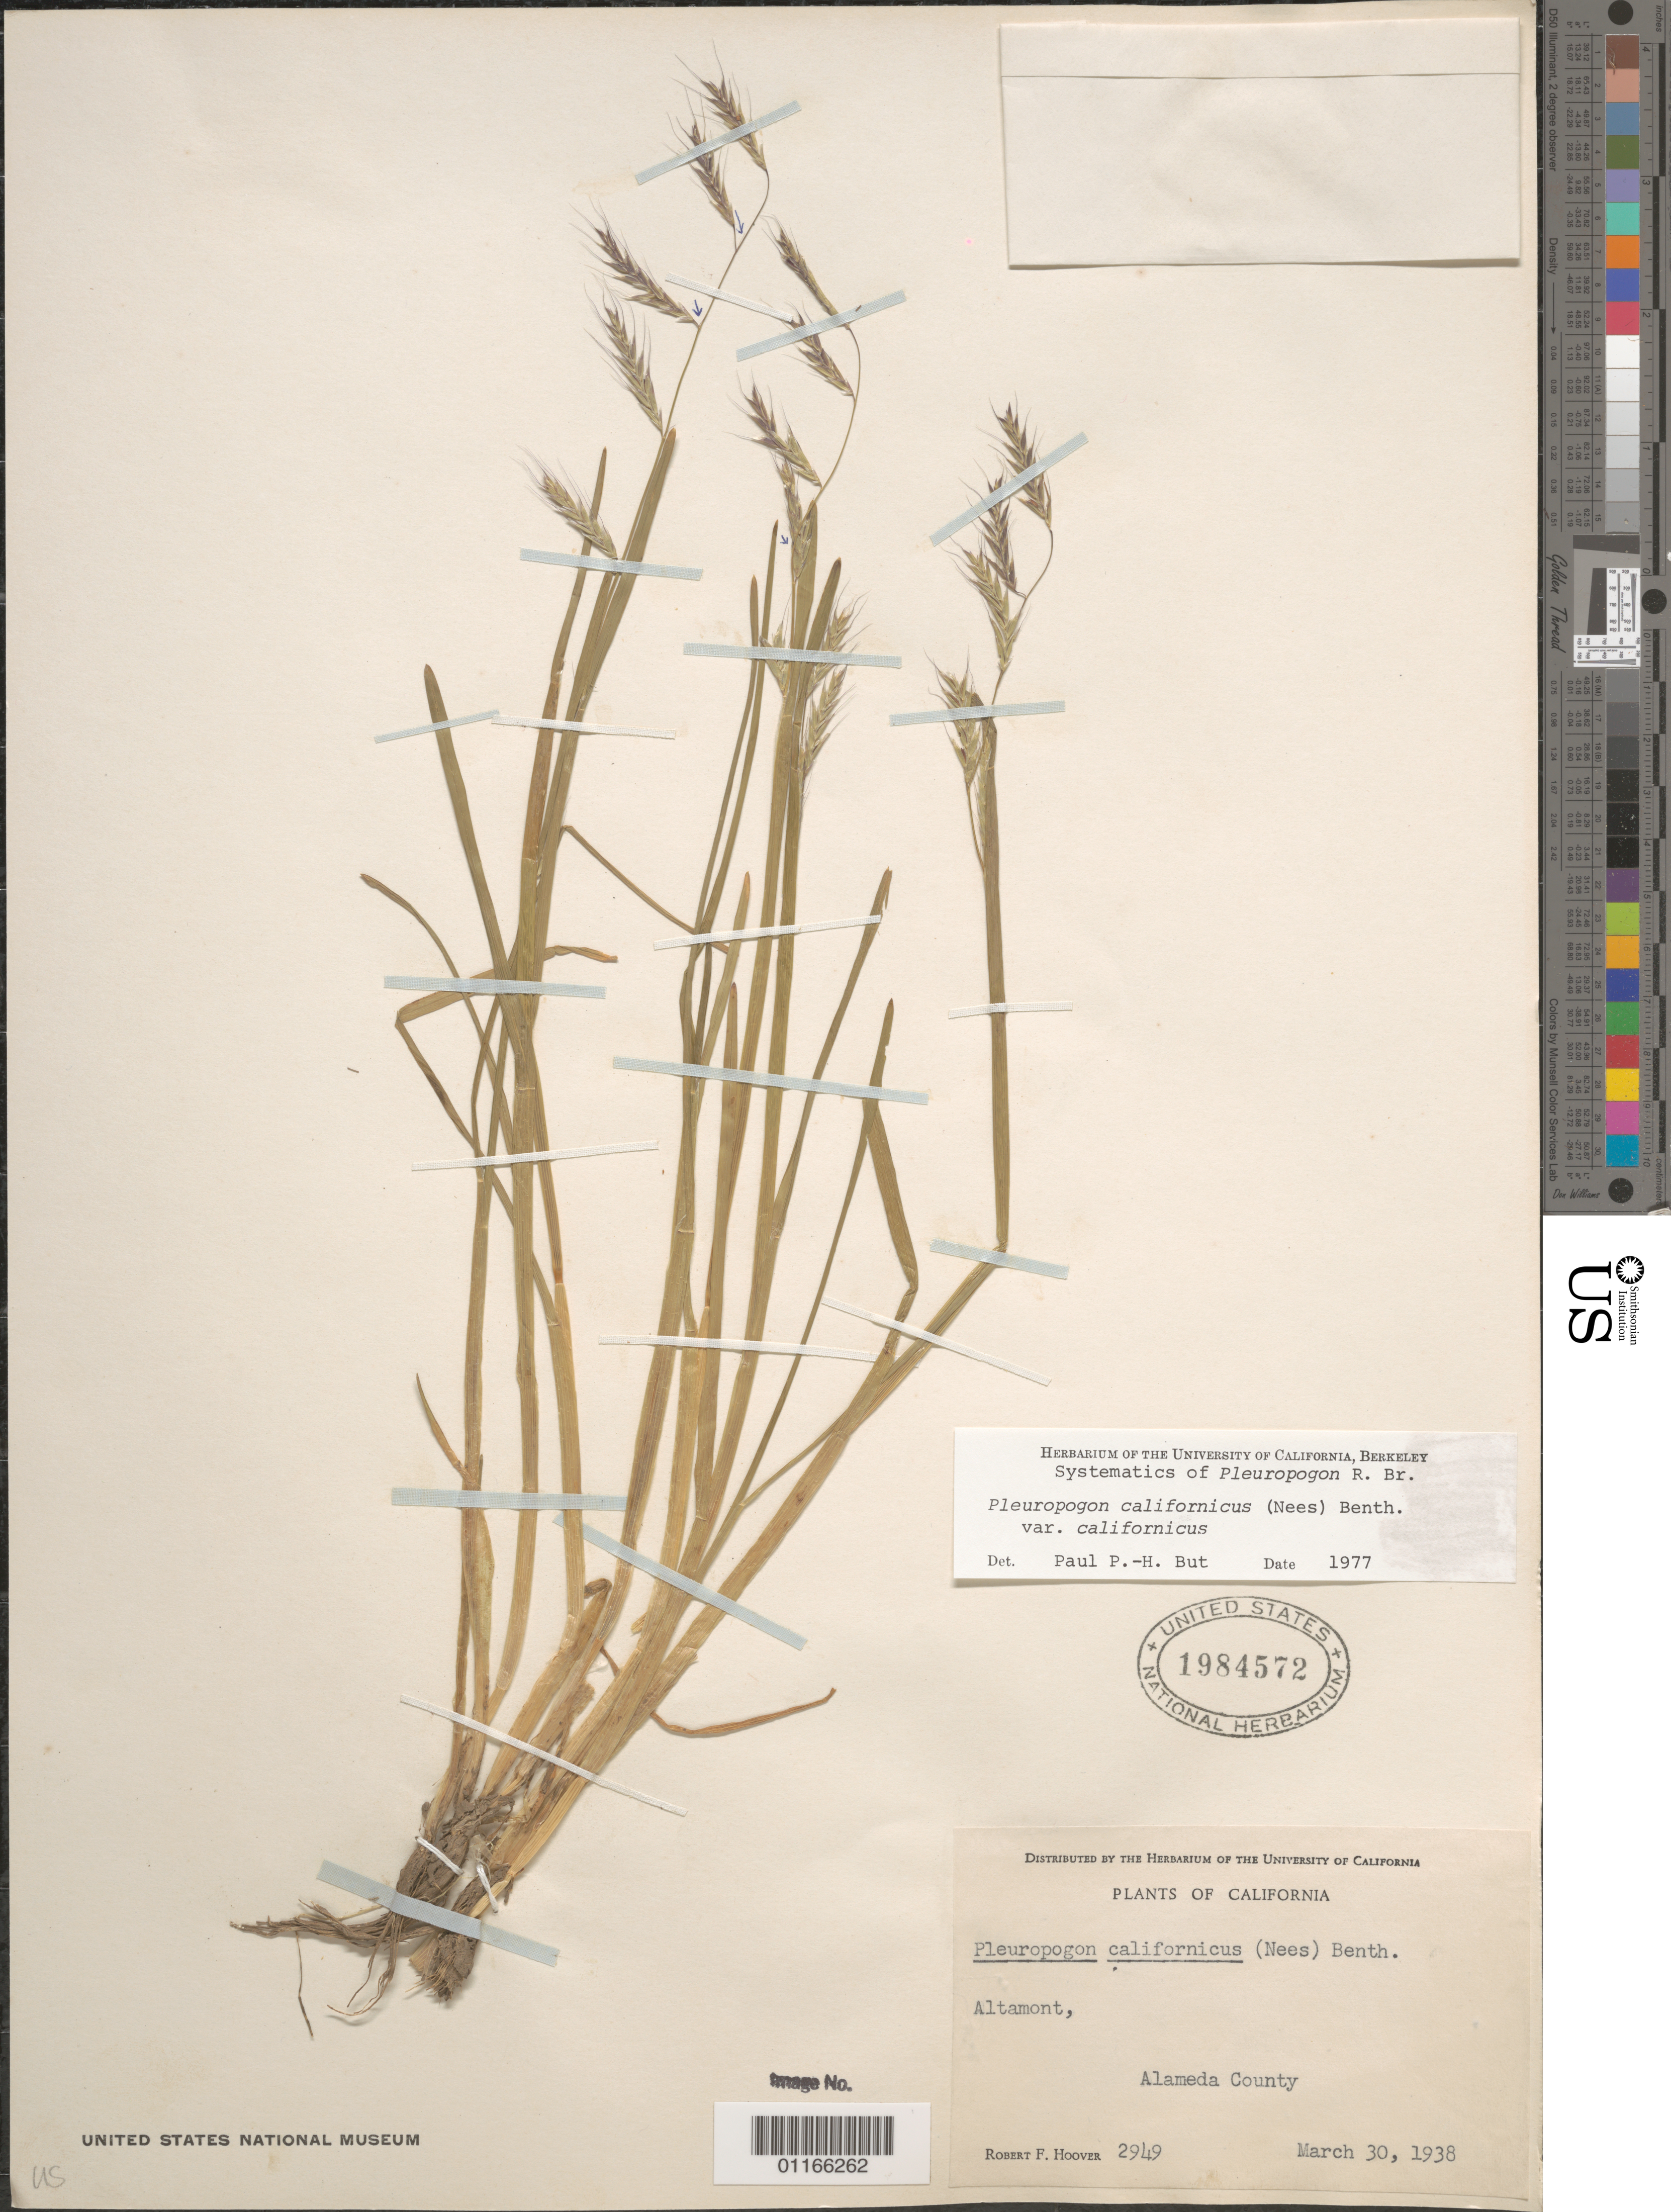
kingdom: Plantae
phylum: Tracheophyta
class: Liliopsida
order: Poales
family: Poaceae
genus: Pleuropogon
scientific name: Pleuropogon californicus var. californicus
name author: (Nees) Benth. ex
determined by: But, P. P. H.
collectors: R. F. Hoover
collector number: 2949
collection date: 1938-03-30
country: United States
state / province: California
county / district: Alameda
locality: Altamont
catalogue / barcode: US 1984572